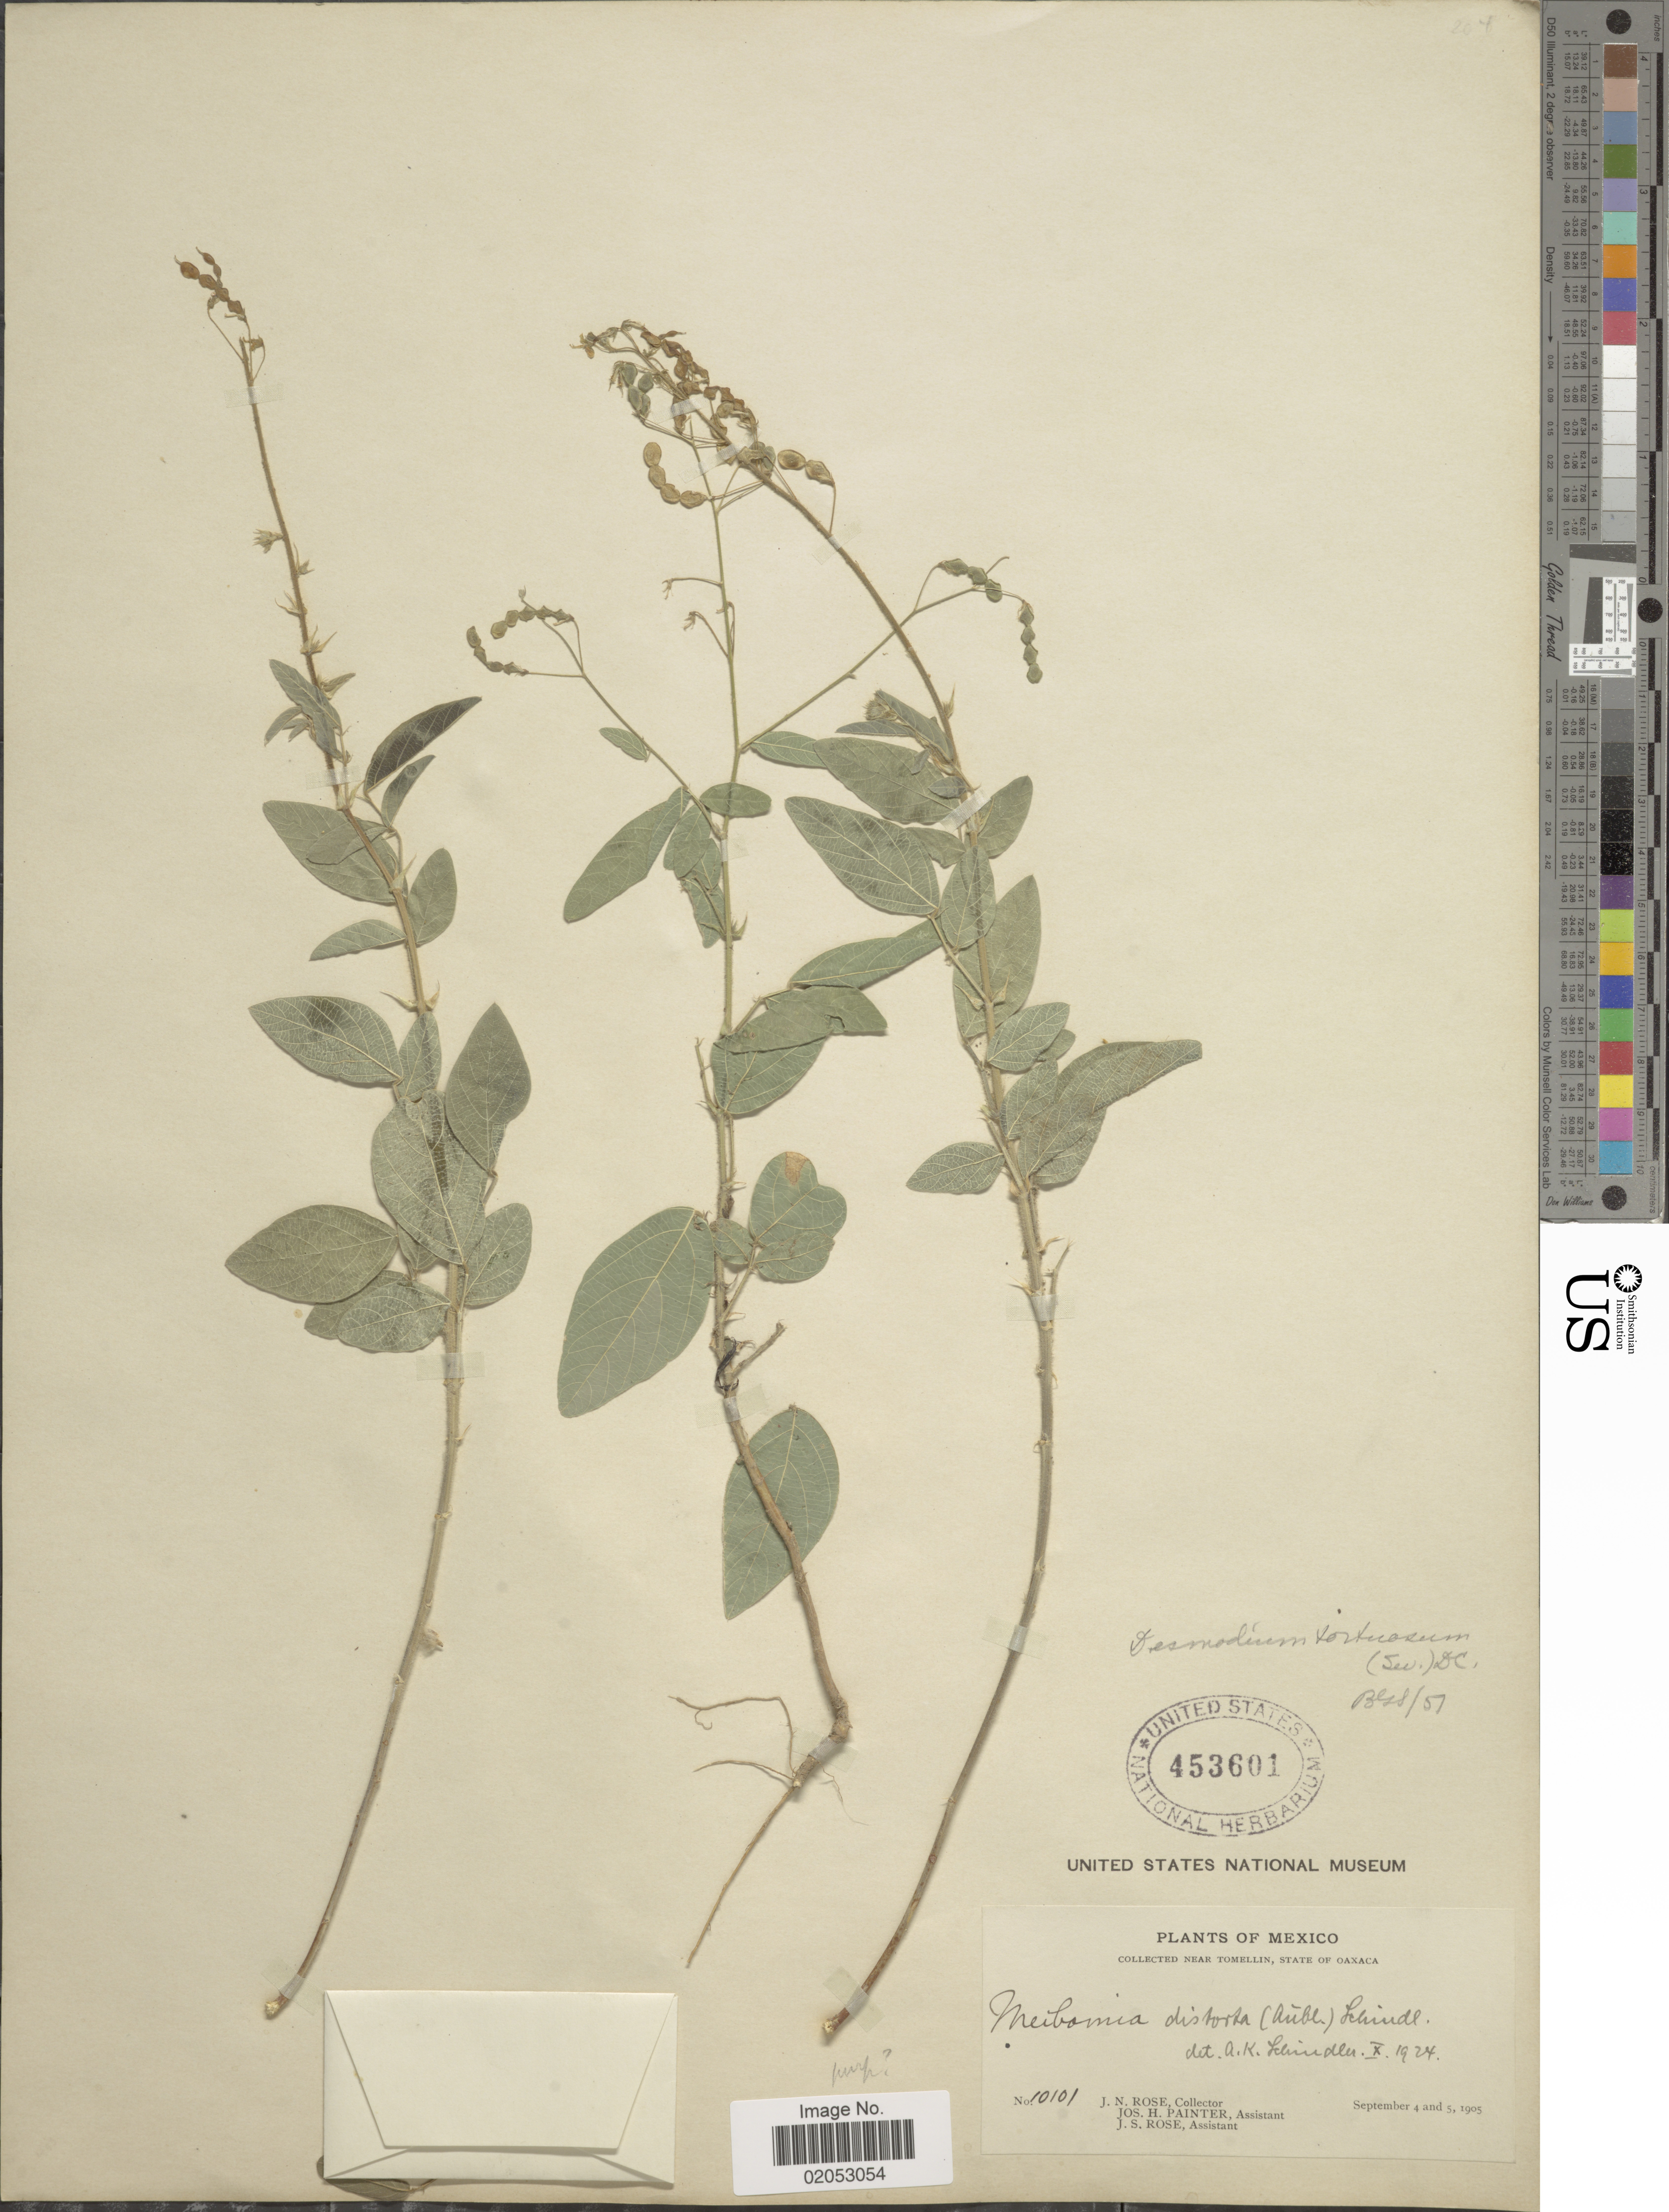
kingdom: Plantae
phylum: Tracheophyta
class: Magnoliopsida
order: Fabales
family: Fabaceae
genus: Desmodium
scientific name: Desmodium tortuosum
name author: (Sw.) DC.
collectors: J. N. Rose, J. H. Painter & J. S. Rose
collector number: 10101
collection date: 1905-09-04/1905-09-05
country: Mexico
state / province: Oaxaca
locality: Near Tomellin, State of Oaxaca.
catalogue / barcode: US 453601